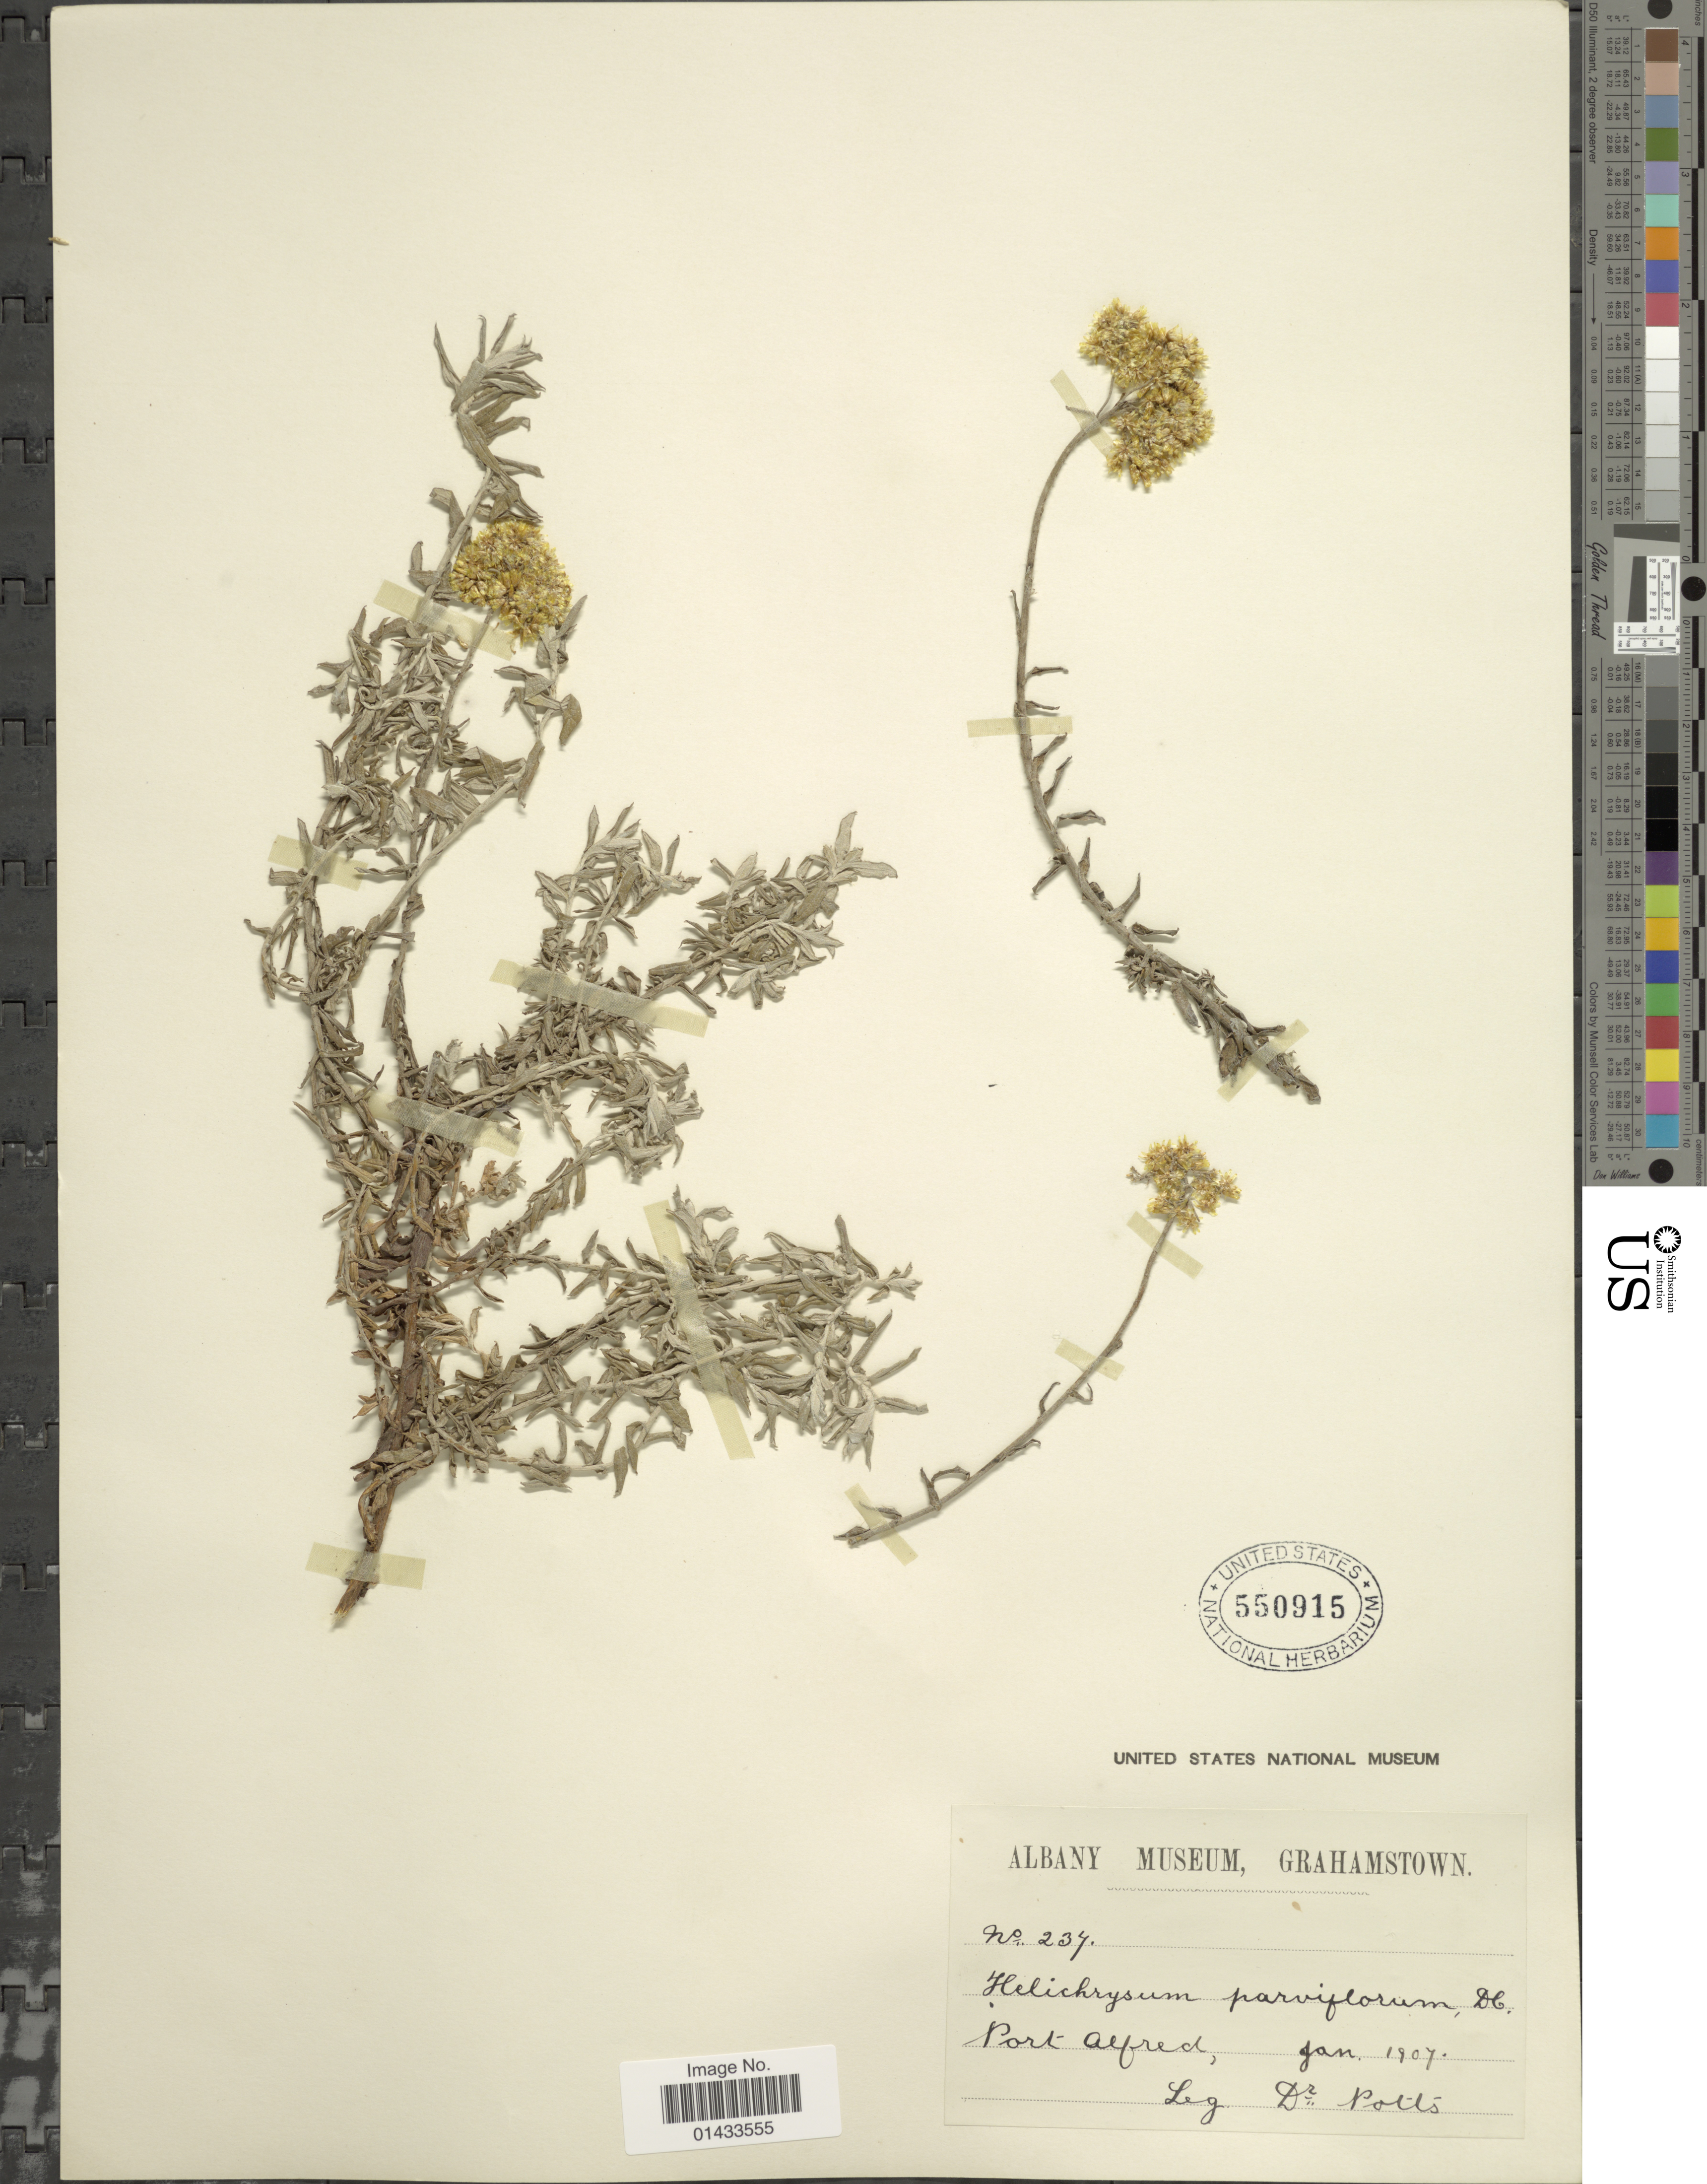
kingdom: Plantae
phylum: Tracheophyta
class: Magnoliopsida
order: Asterales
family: Asteraceae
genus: Helichrysum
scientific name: Helichrysum parviflorum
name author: (Lam.) DC.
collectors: Potts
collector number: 237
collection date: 1907-01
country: South Africa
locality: Port Alfred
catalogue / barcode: US 550915